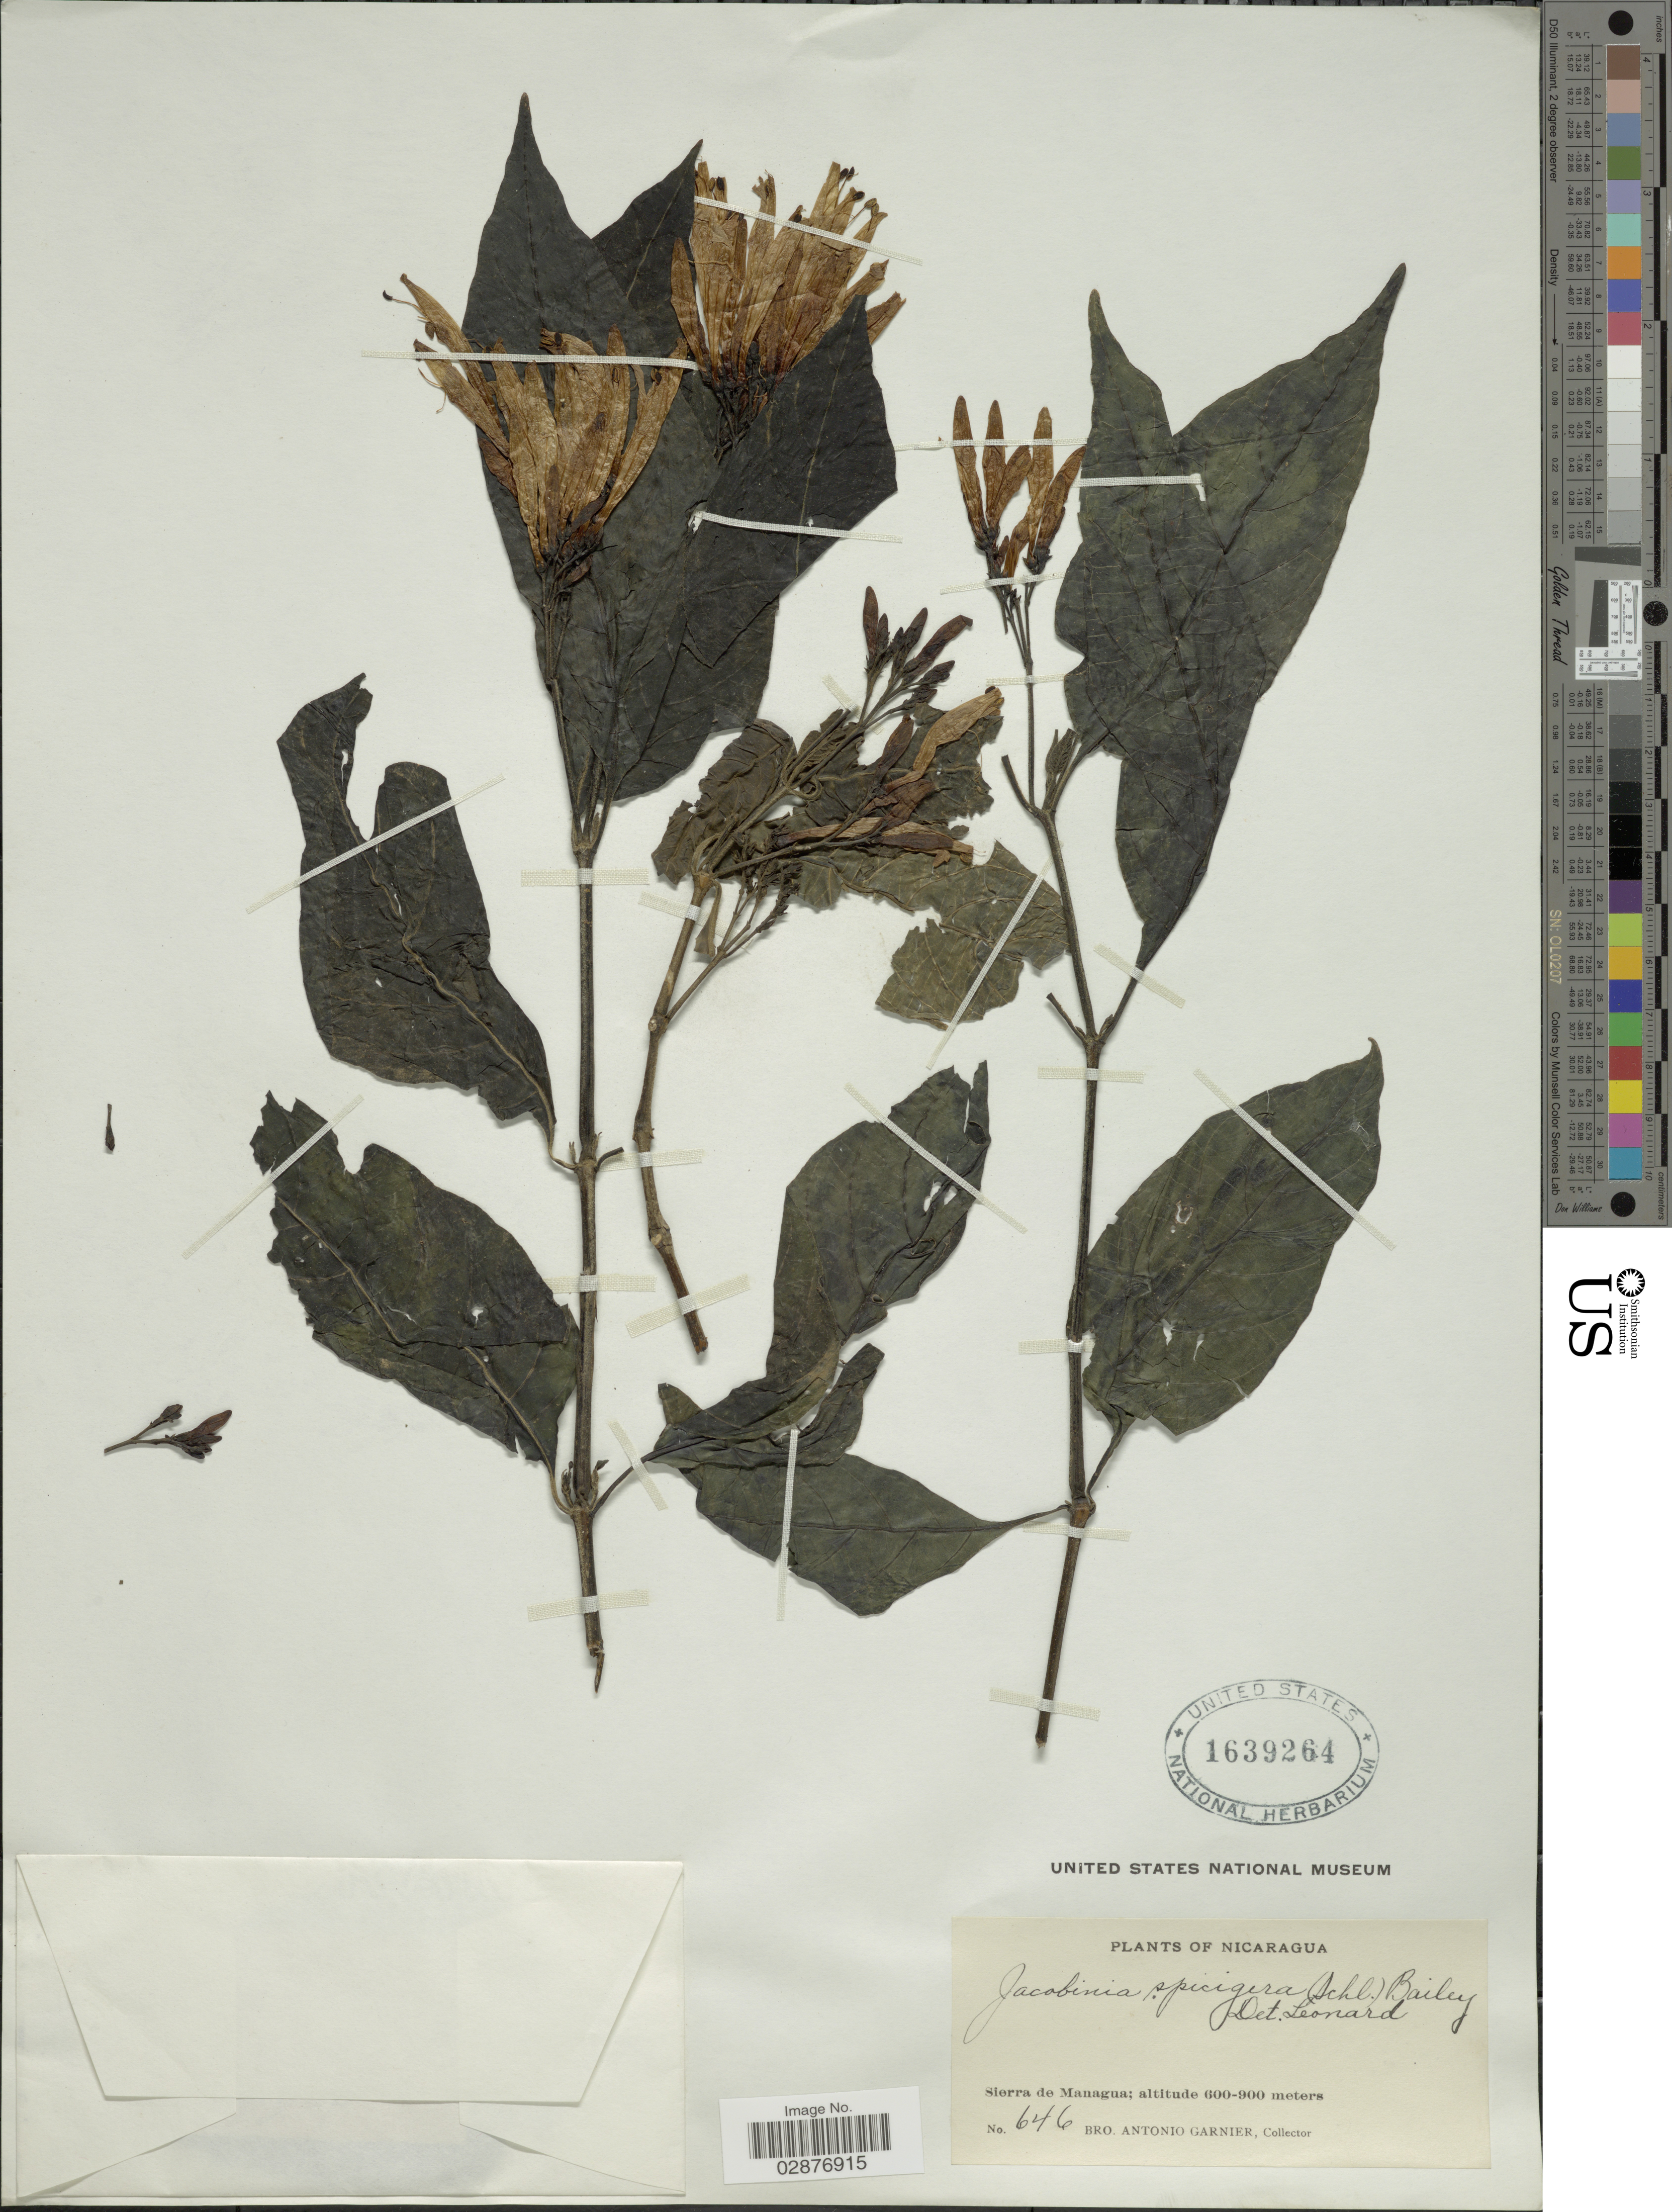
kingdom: Plantae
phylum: Tracheophyta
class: Magnoliopsida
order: Lamiales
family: Acanthaceae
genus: Justicia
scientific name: Justicia scarlatina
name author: (S.F. Blake) V.A.W. Graham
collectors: Bro. A. Garnier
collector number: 646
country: Nicaragua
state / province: Managua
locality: Sierra de Managua.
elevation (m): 600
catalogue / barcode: US 1639264